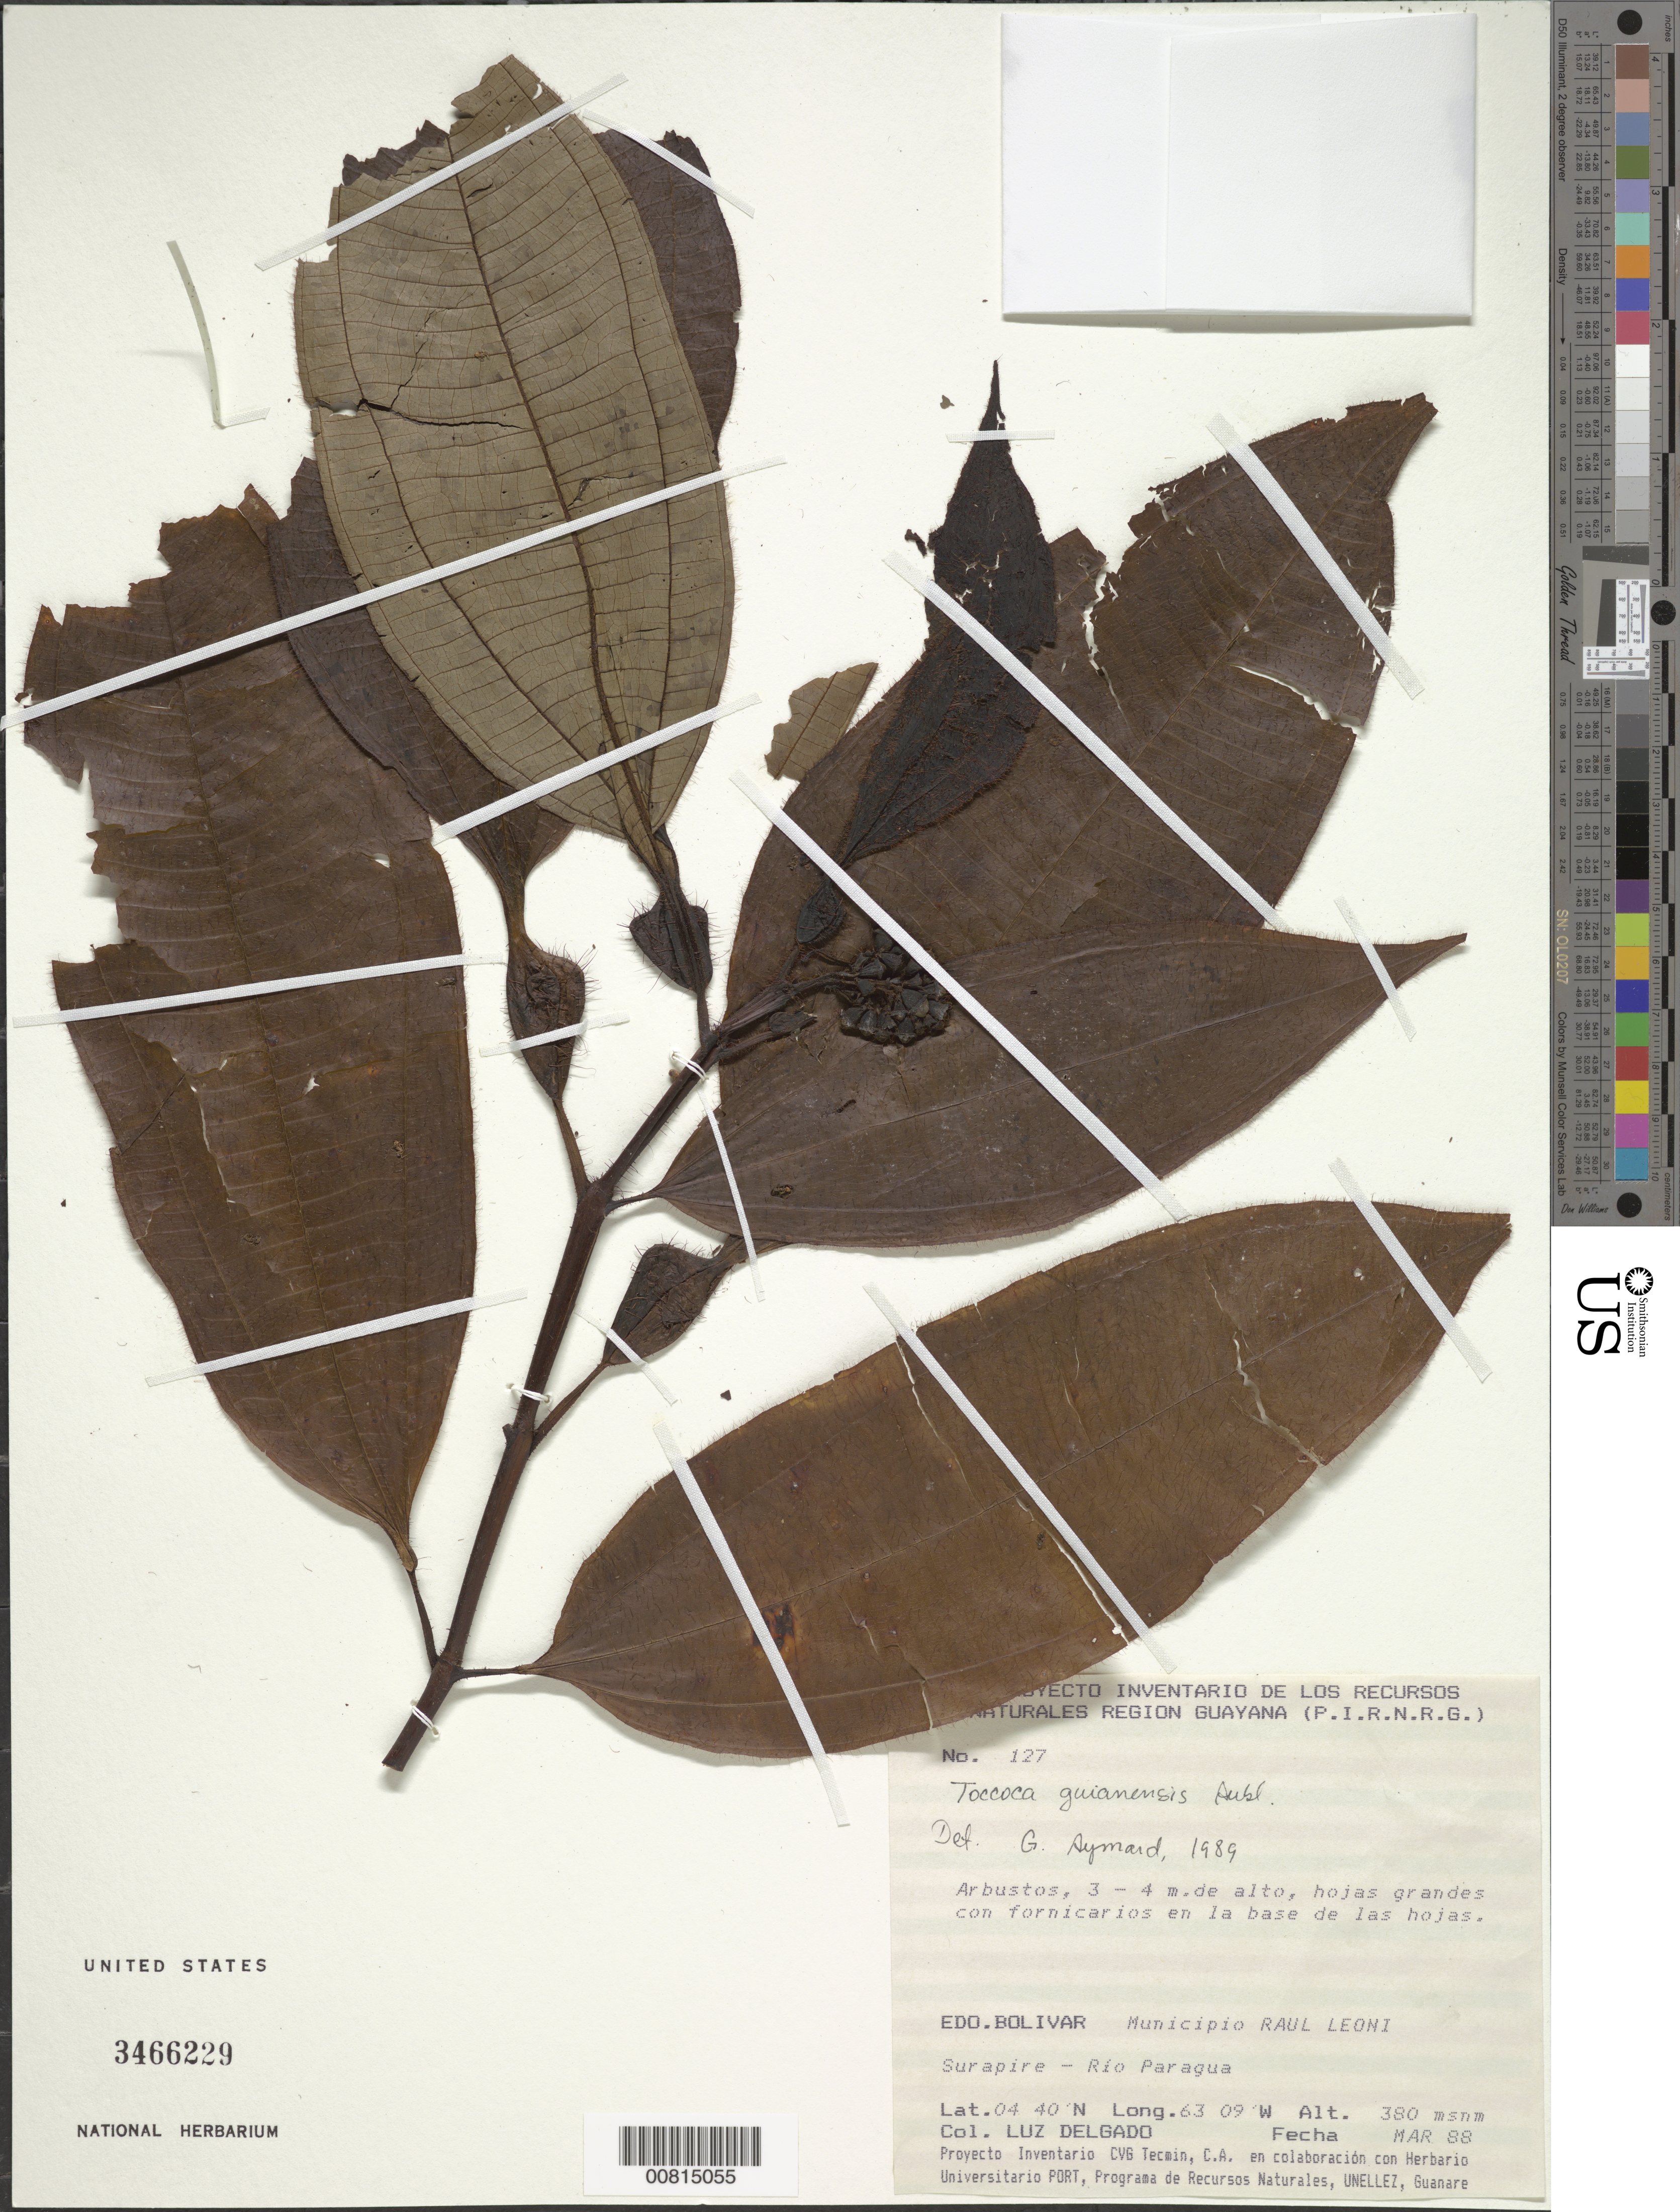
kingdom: Plantae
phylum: Tracheophyta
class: Magnoliopsida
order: Myrtales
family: Melastomataceae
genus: Tococa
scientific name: Tococa guianensis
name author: Aubl.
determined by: Aymard C., G. A., (PORT), Univ. Nac. Exp. de los Llanos Ezequiel Zamora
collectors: L. Delgado V.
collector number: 127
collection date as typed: Mar-88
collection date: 1988-03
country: Venezuela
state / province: Bolívar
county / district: Angostura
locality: Mun. Raúl Leoni [=Angostura], Surapire-Río Paragua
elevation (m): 380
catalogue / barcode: US 3466229